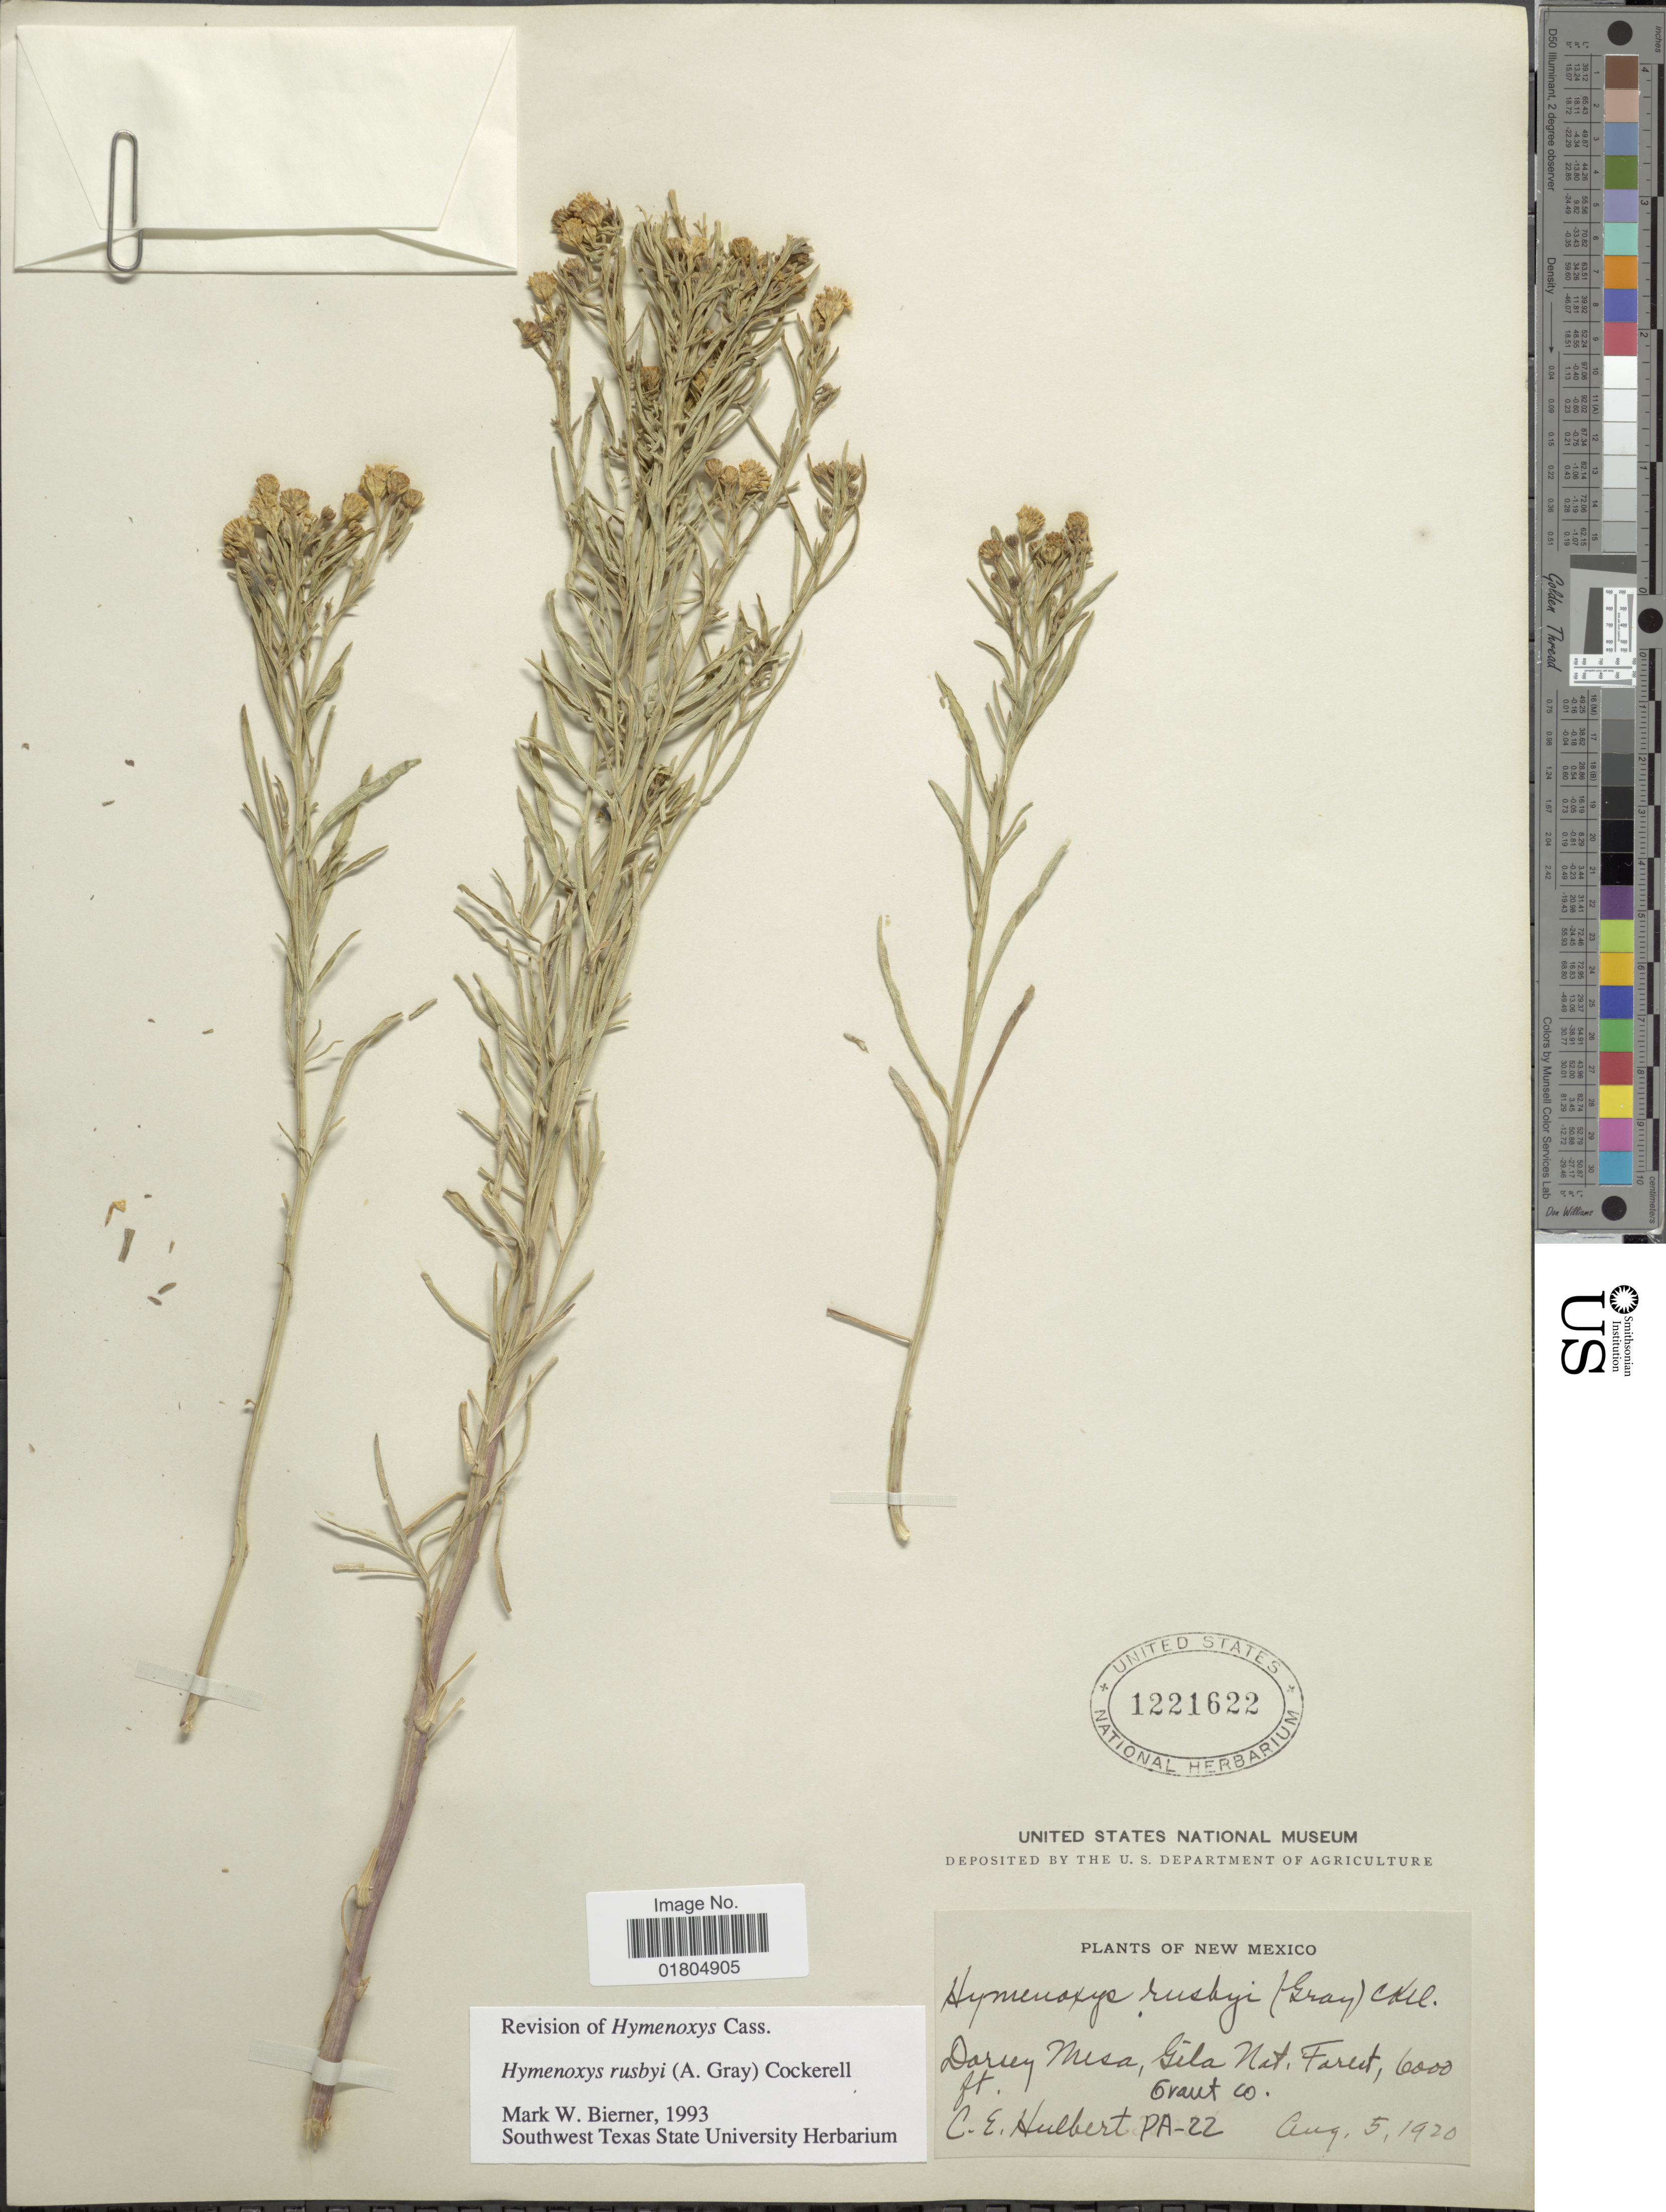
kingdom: Plantae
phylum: Tracheophyta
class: Magnoliopsida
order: Asterales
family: Asteraceae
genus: Hymenoxys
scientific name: Hymenoxys rusbyi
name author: (A. Gray) Cockerell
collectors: C. Hulbert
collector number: PA-22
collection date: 1920-08-05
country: United States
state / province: New Mexico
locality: Dorsey Mesa, Gila Nat. Forest, Grant Co.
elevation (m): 1829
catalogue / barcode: US 1221622